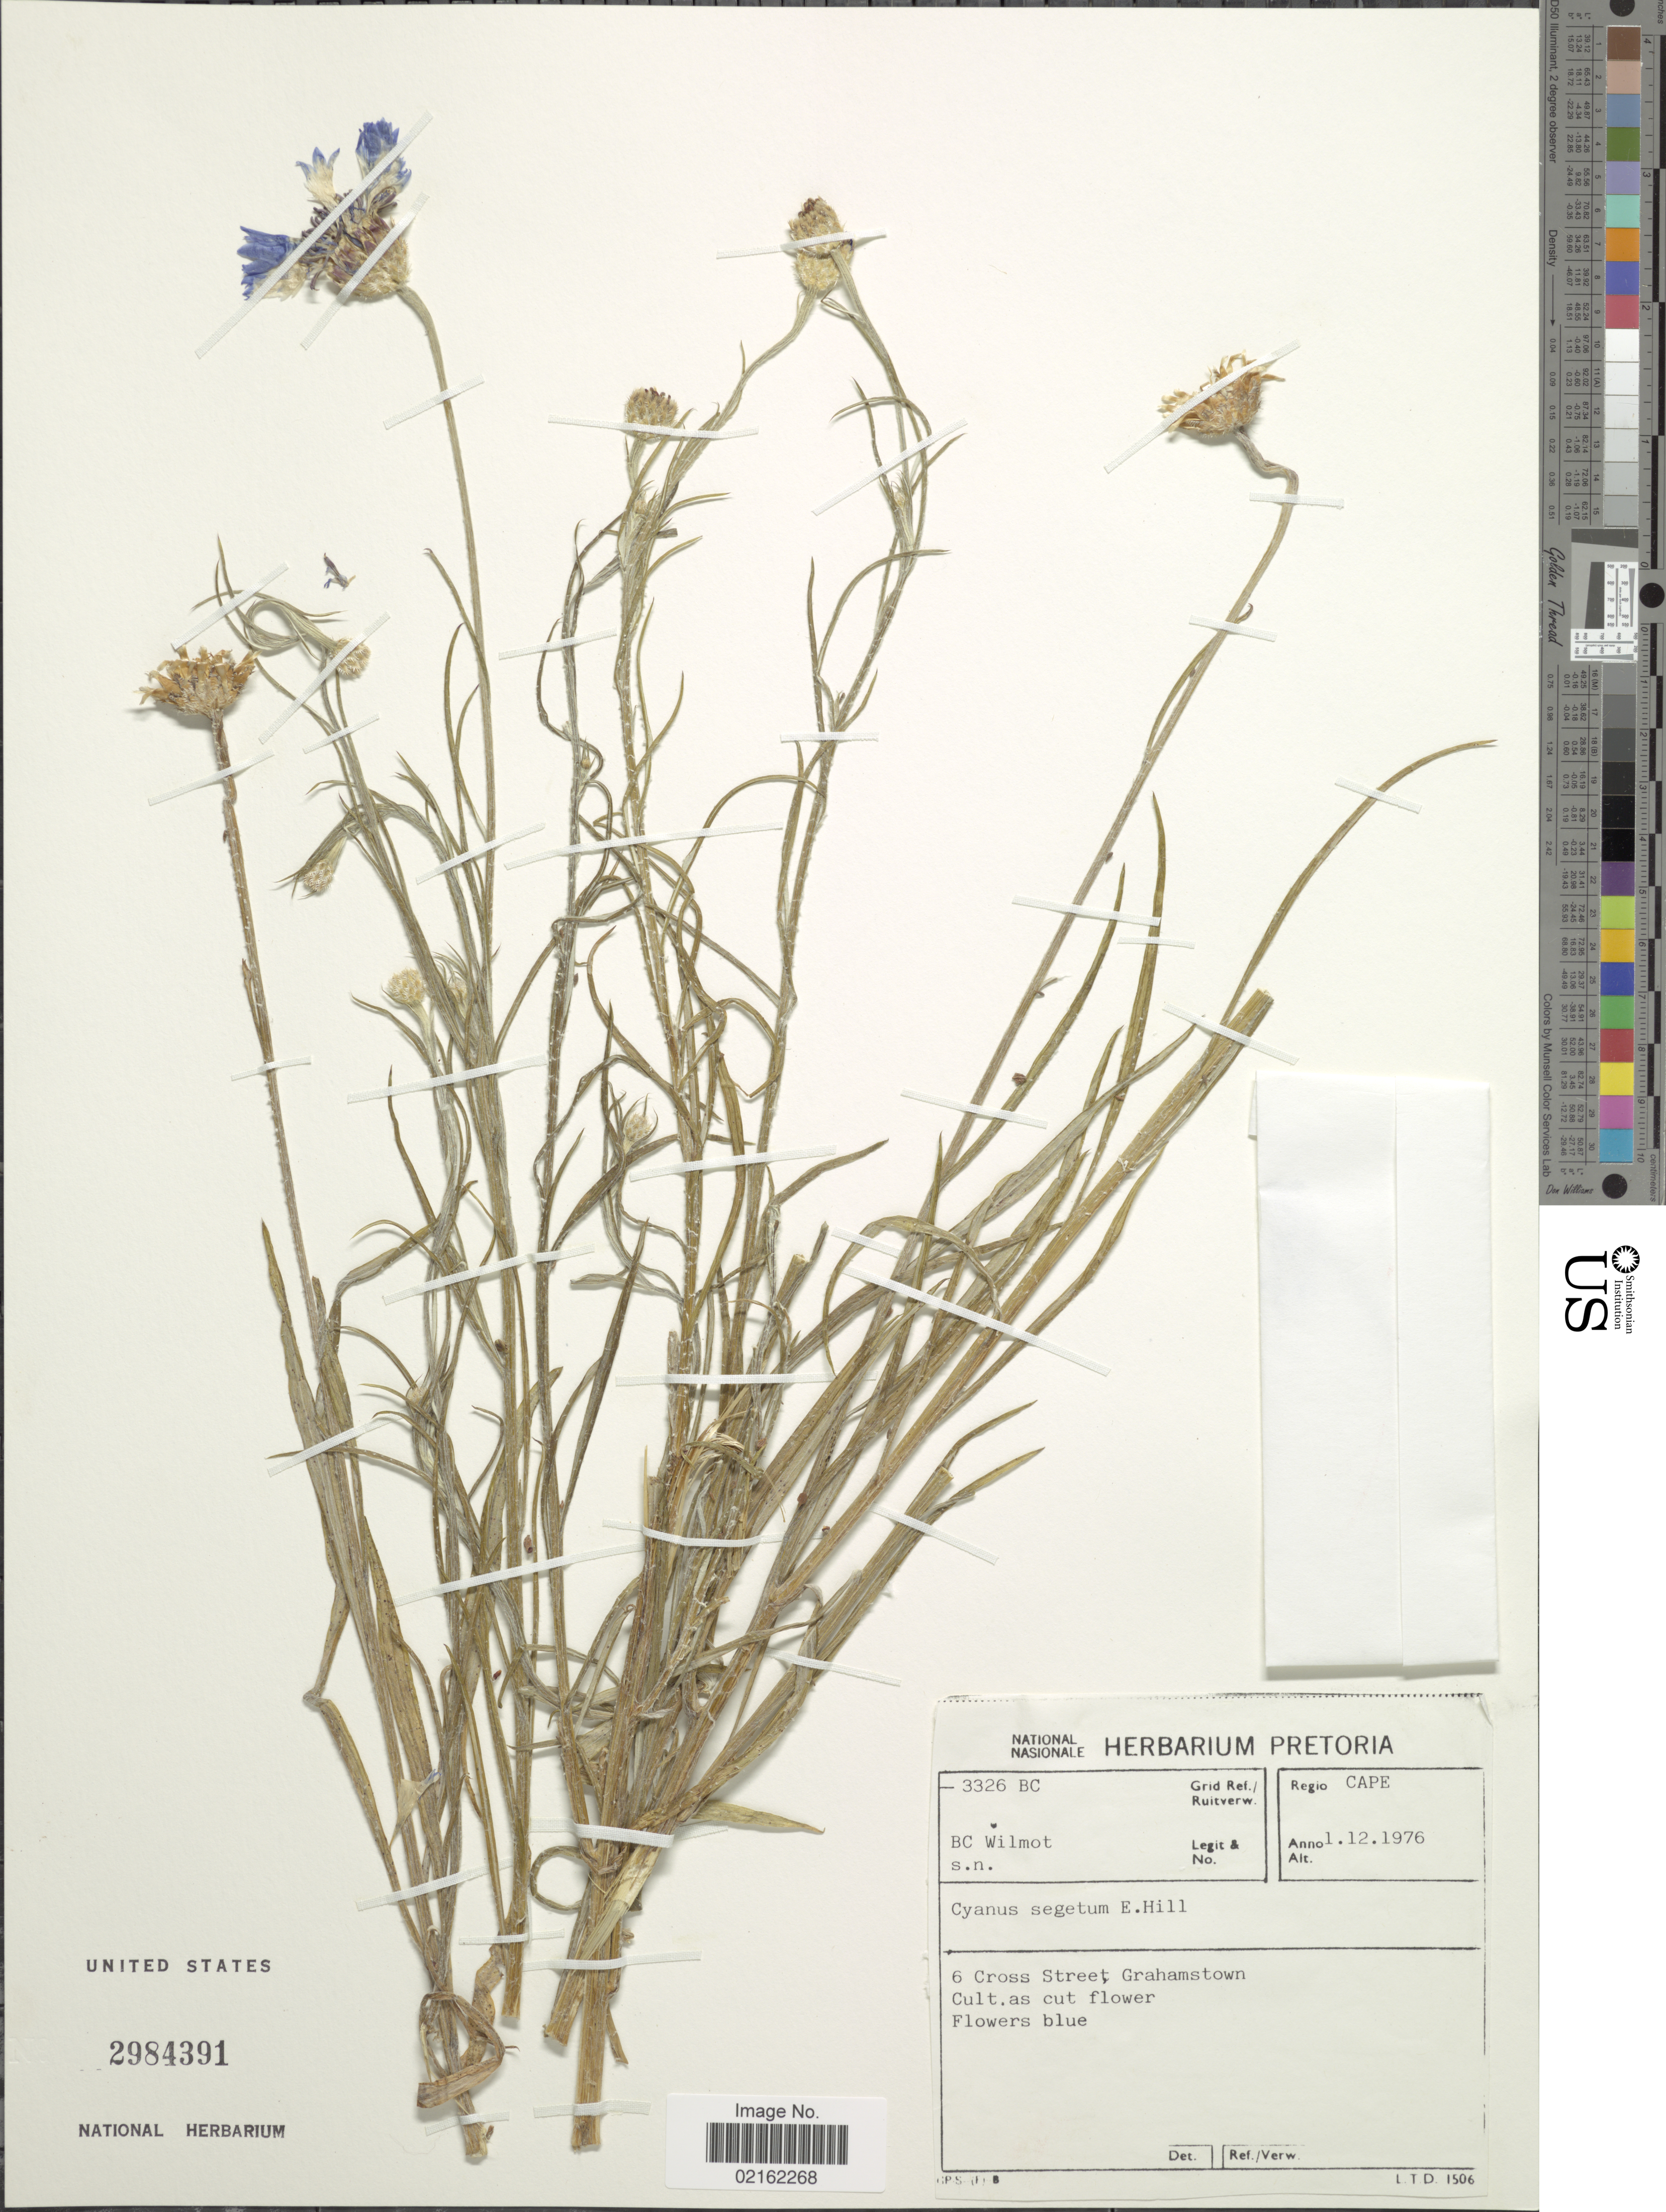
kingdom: Plantae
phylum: Tracheophyta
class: Magnoliopsida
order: Asterales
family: Asteraceae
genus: Centaurea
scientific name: Centaurea cyanus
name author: L.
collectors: B. Wilmot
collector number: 3326BC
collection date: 1976-12-01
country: South Africa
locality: Cape, 6 Cross Street Grahams Town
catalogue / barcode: US 2984391